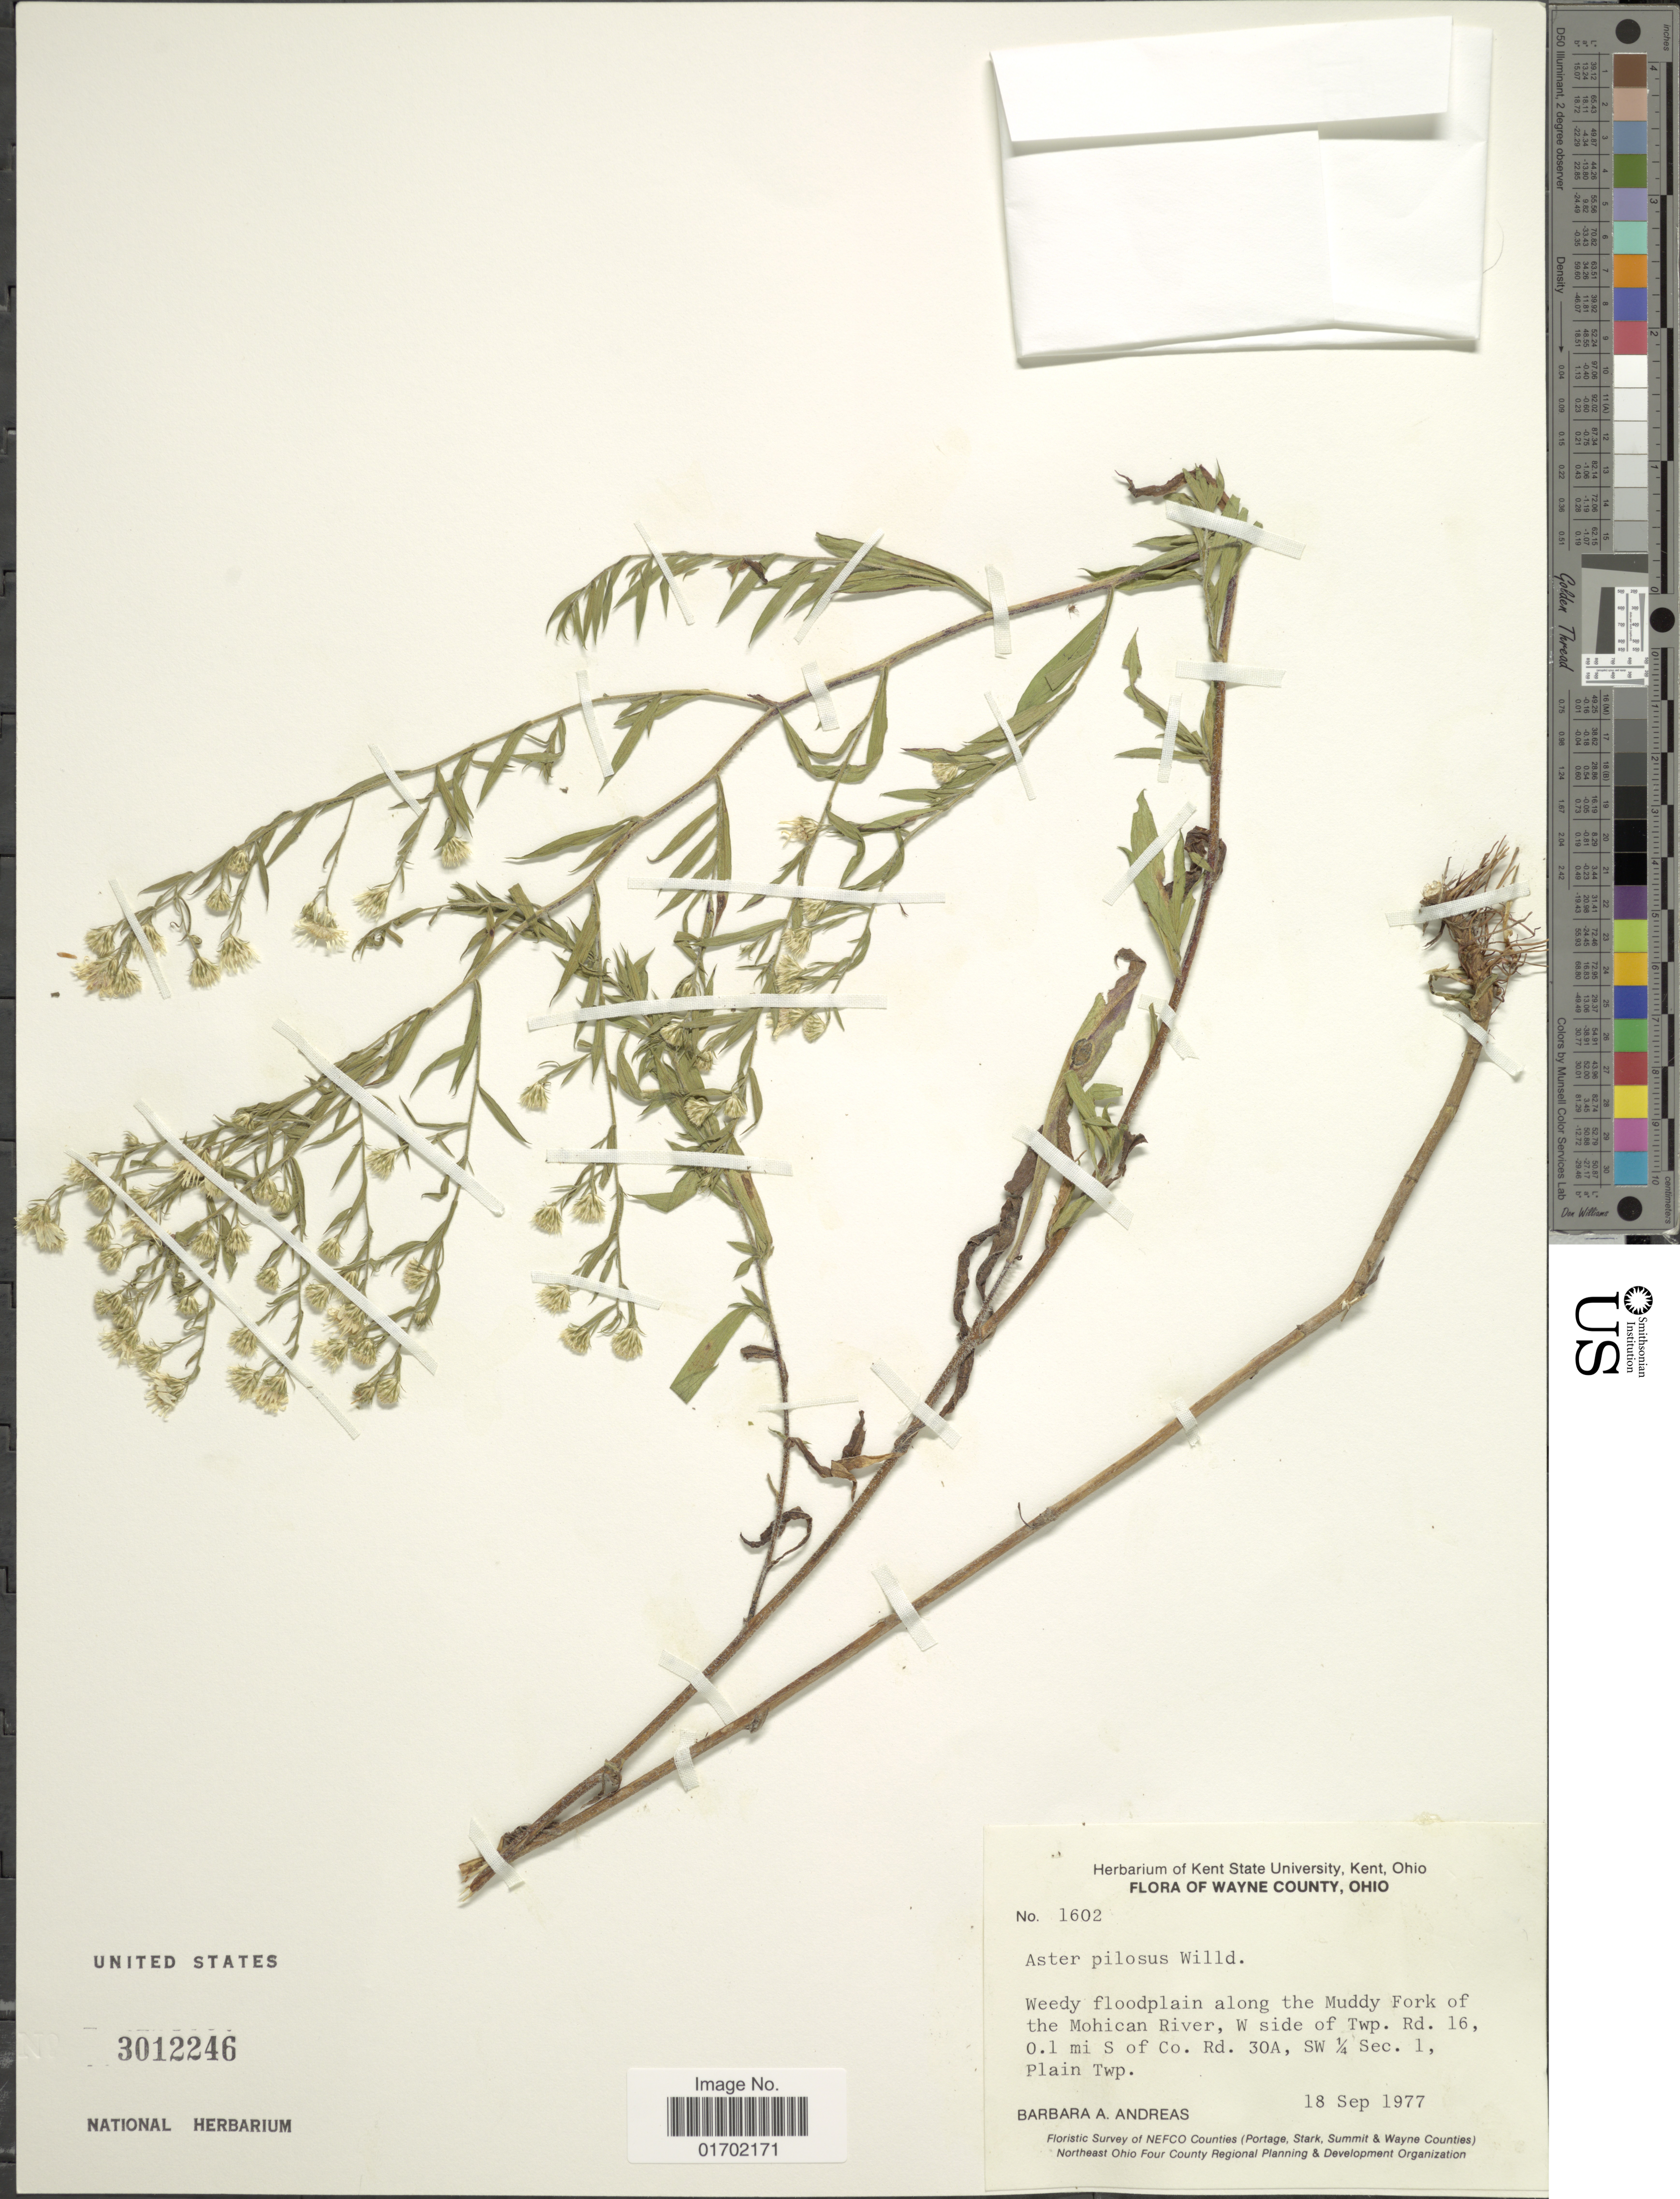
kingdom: Plantae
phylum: Tracheophyta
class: Magnoliopsida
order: Asterales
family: Asteraceae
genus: Symphyotrichum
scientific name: Symphyotrichum pilosum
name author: (Willd.) G.L. Nesom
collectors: B. A. Andreas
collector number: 1602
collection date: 1977-09-18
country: United States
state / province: Ohio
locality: Wayne County, along the Muddy Fork of the Mohican River, W side of Twp. Rd. 16, 0.1 mi S of Co. Rd. 30A, SW1/4 Sec. 1, Plain Twp.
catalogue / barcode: US 3012246